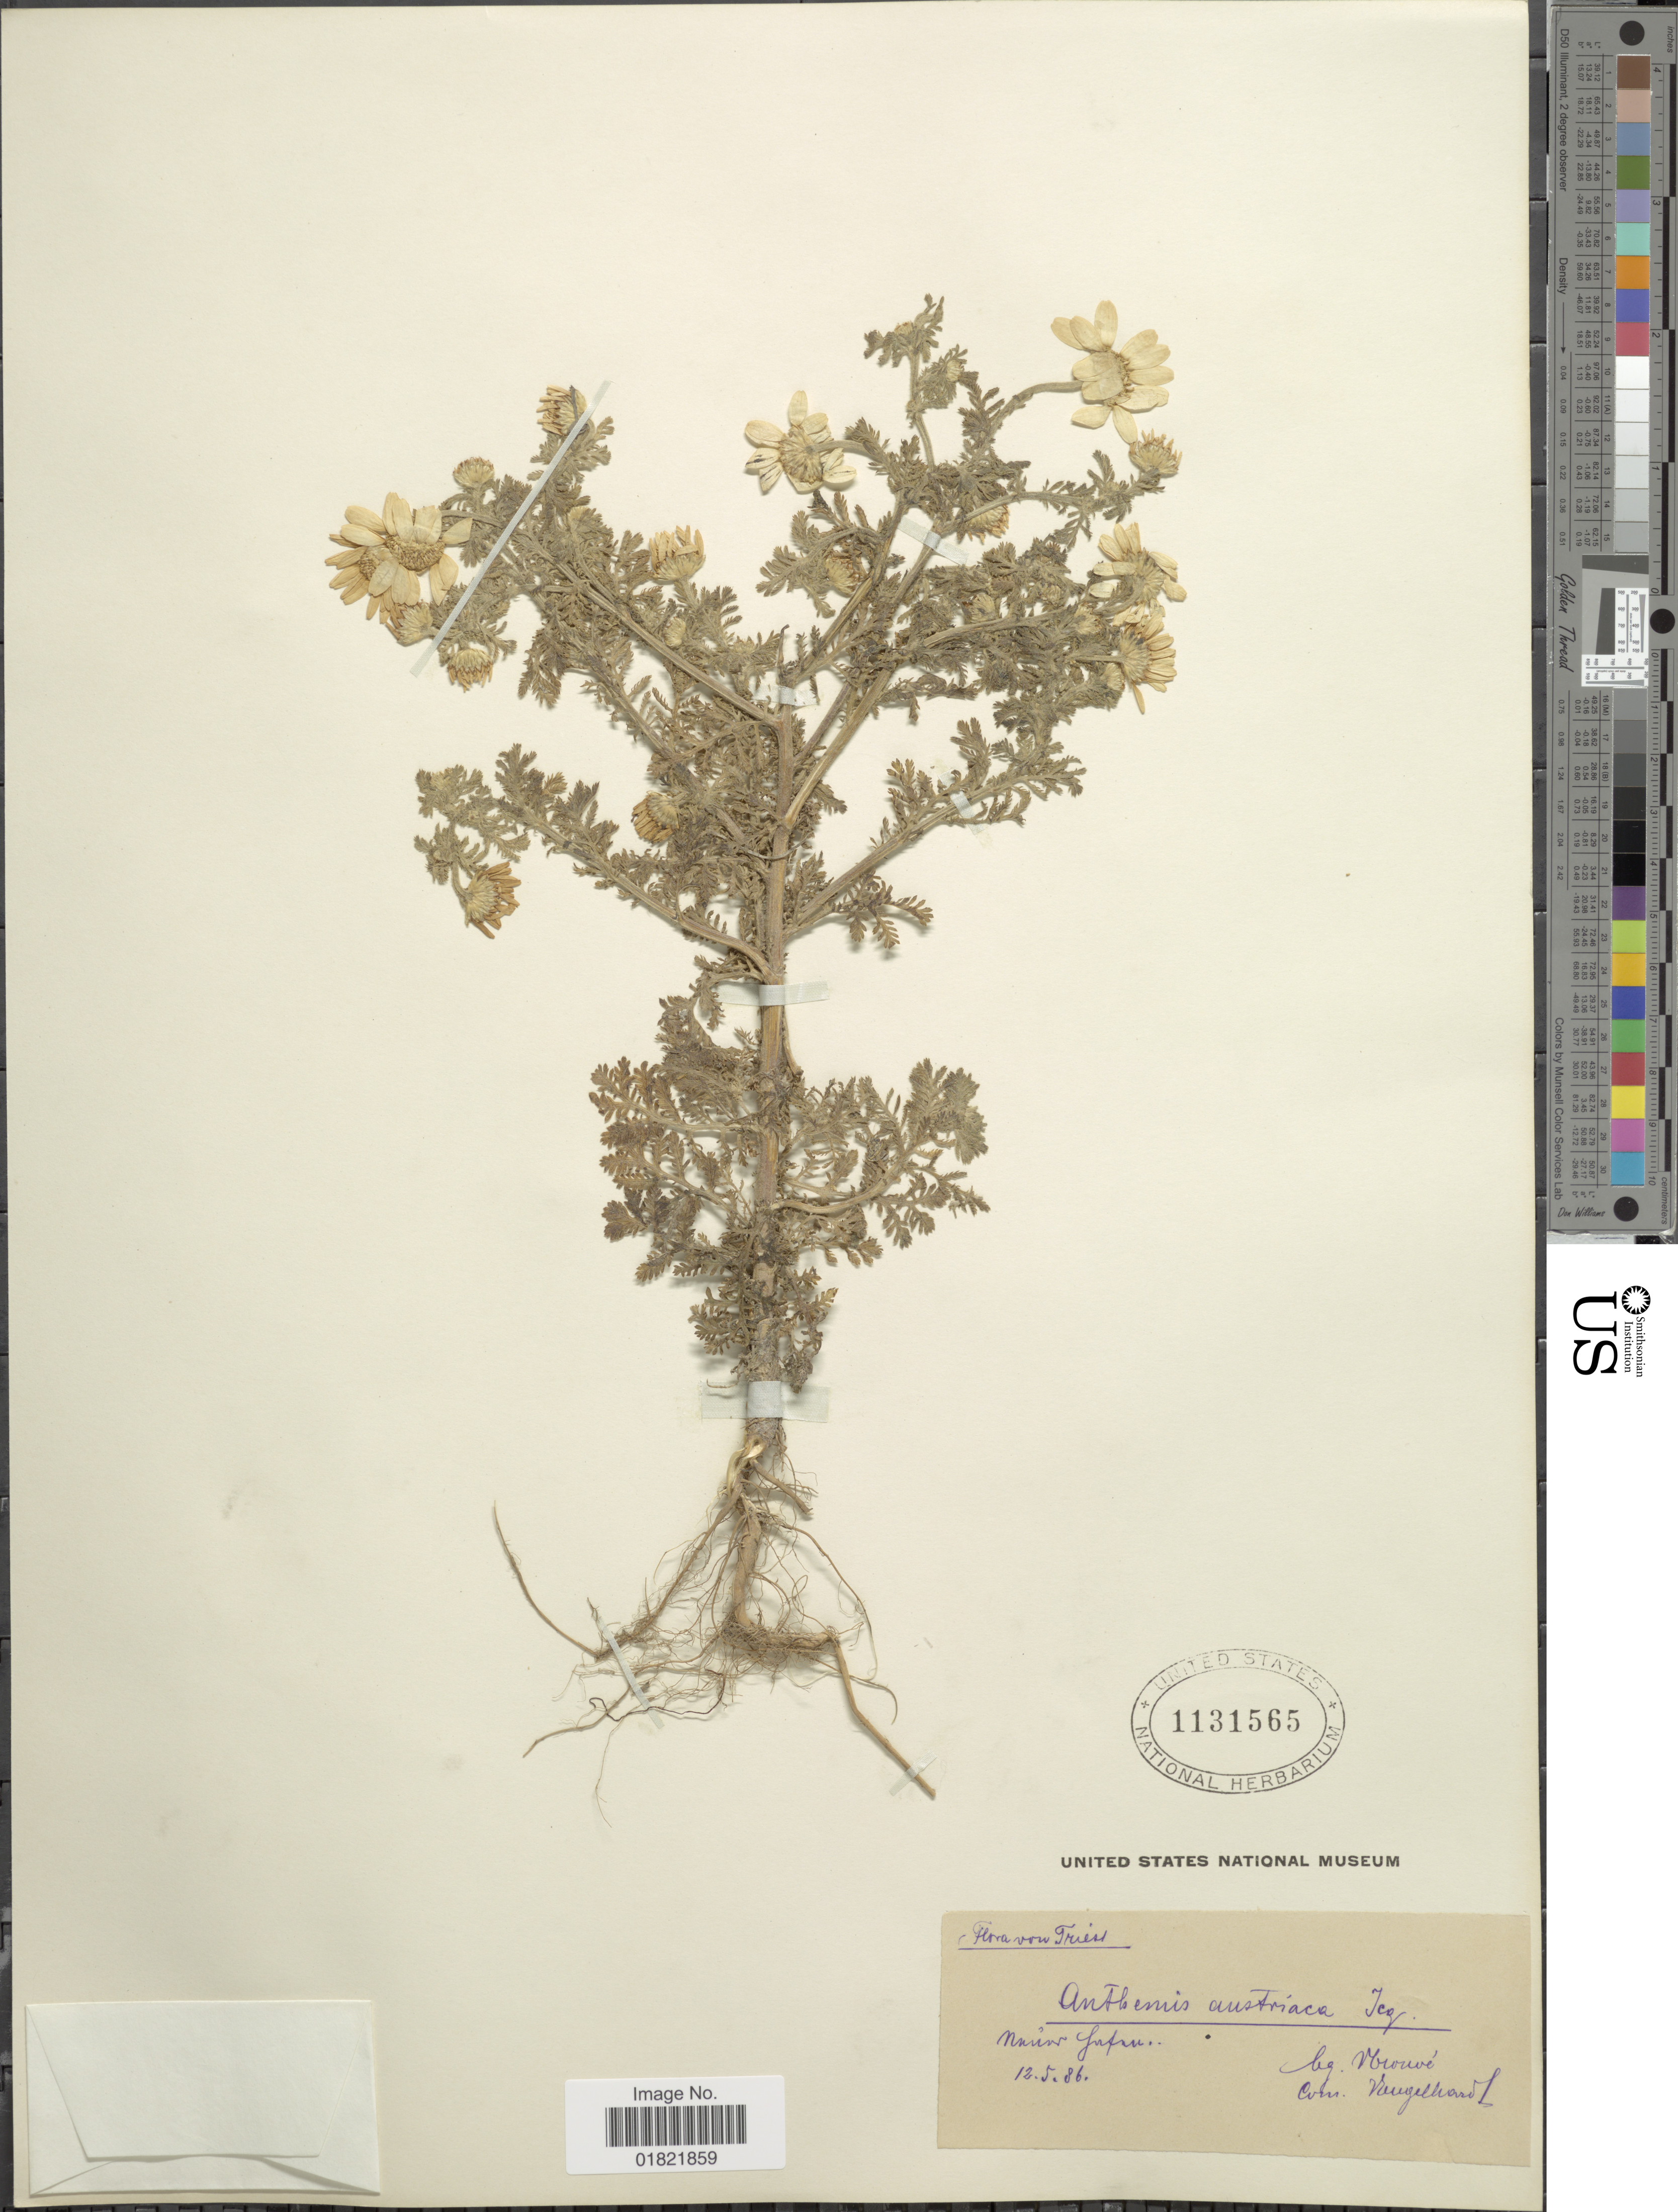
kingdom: Plantae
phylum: Tracheophyta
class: Magnoliopsida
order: Asterales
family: Asteraceae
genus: Anthemis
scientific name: Anthemis austriaca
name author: Jacq.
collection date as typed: Transcribed d/m/y: 12/5/86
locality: Friesl. Nuriv Lufru [interpreted] [unsure placement]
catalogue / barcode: US 1131565